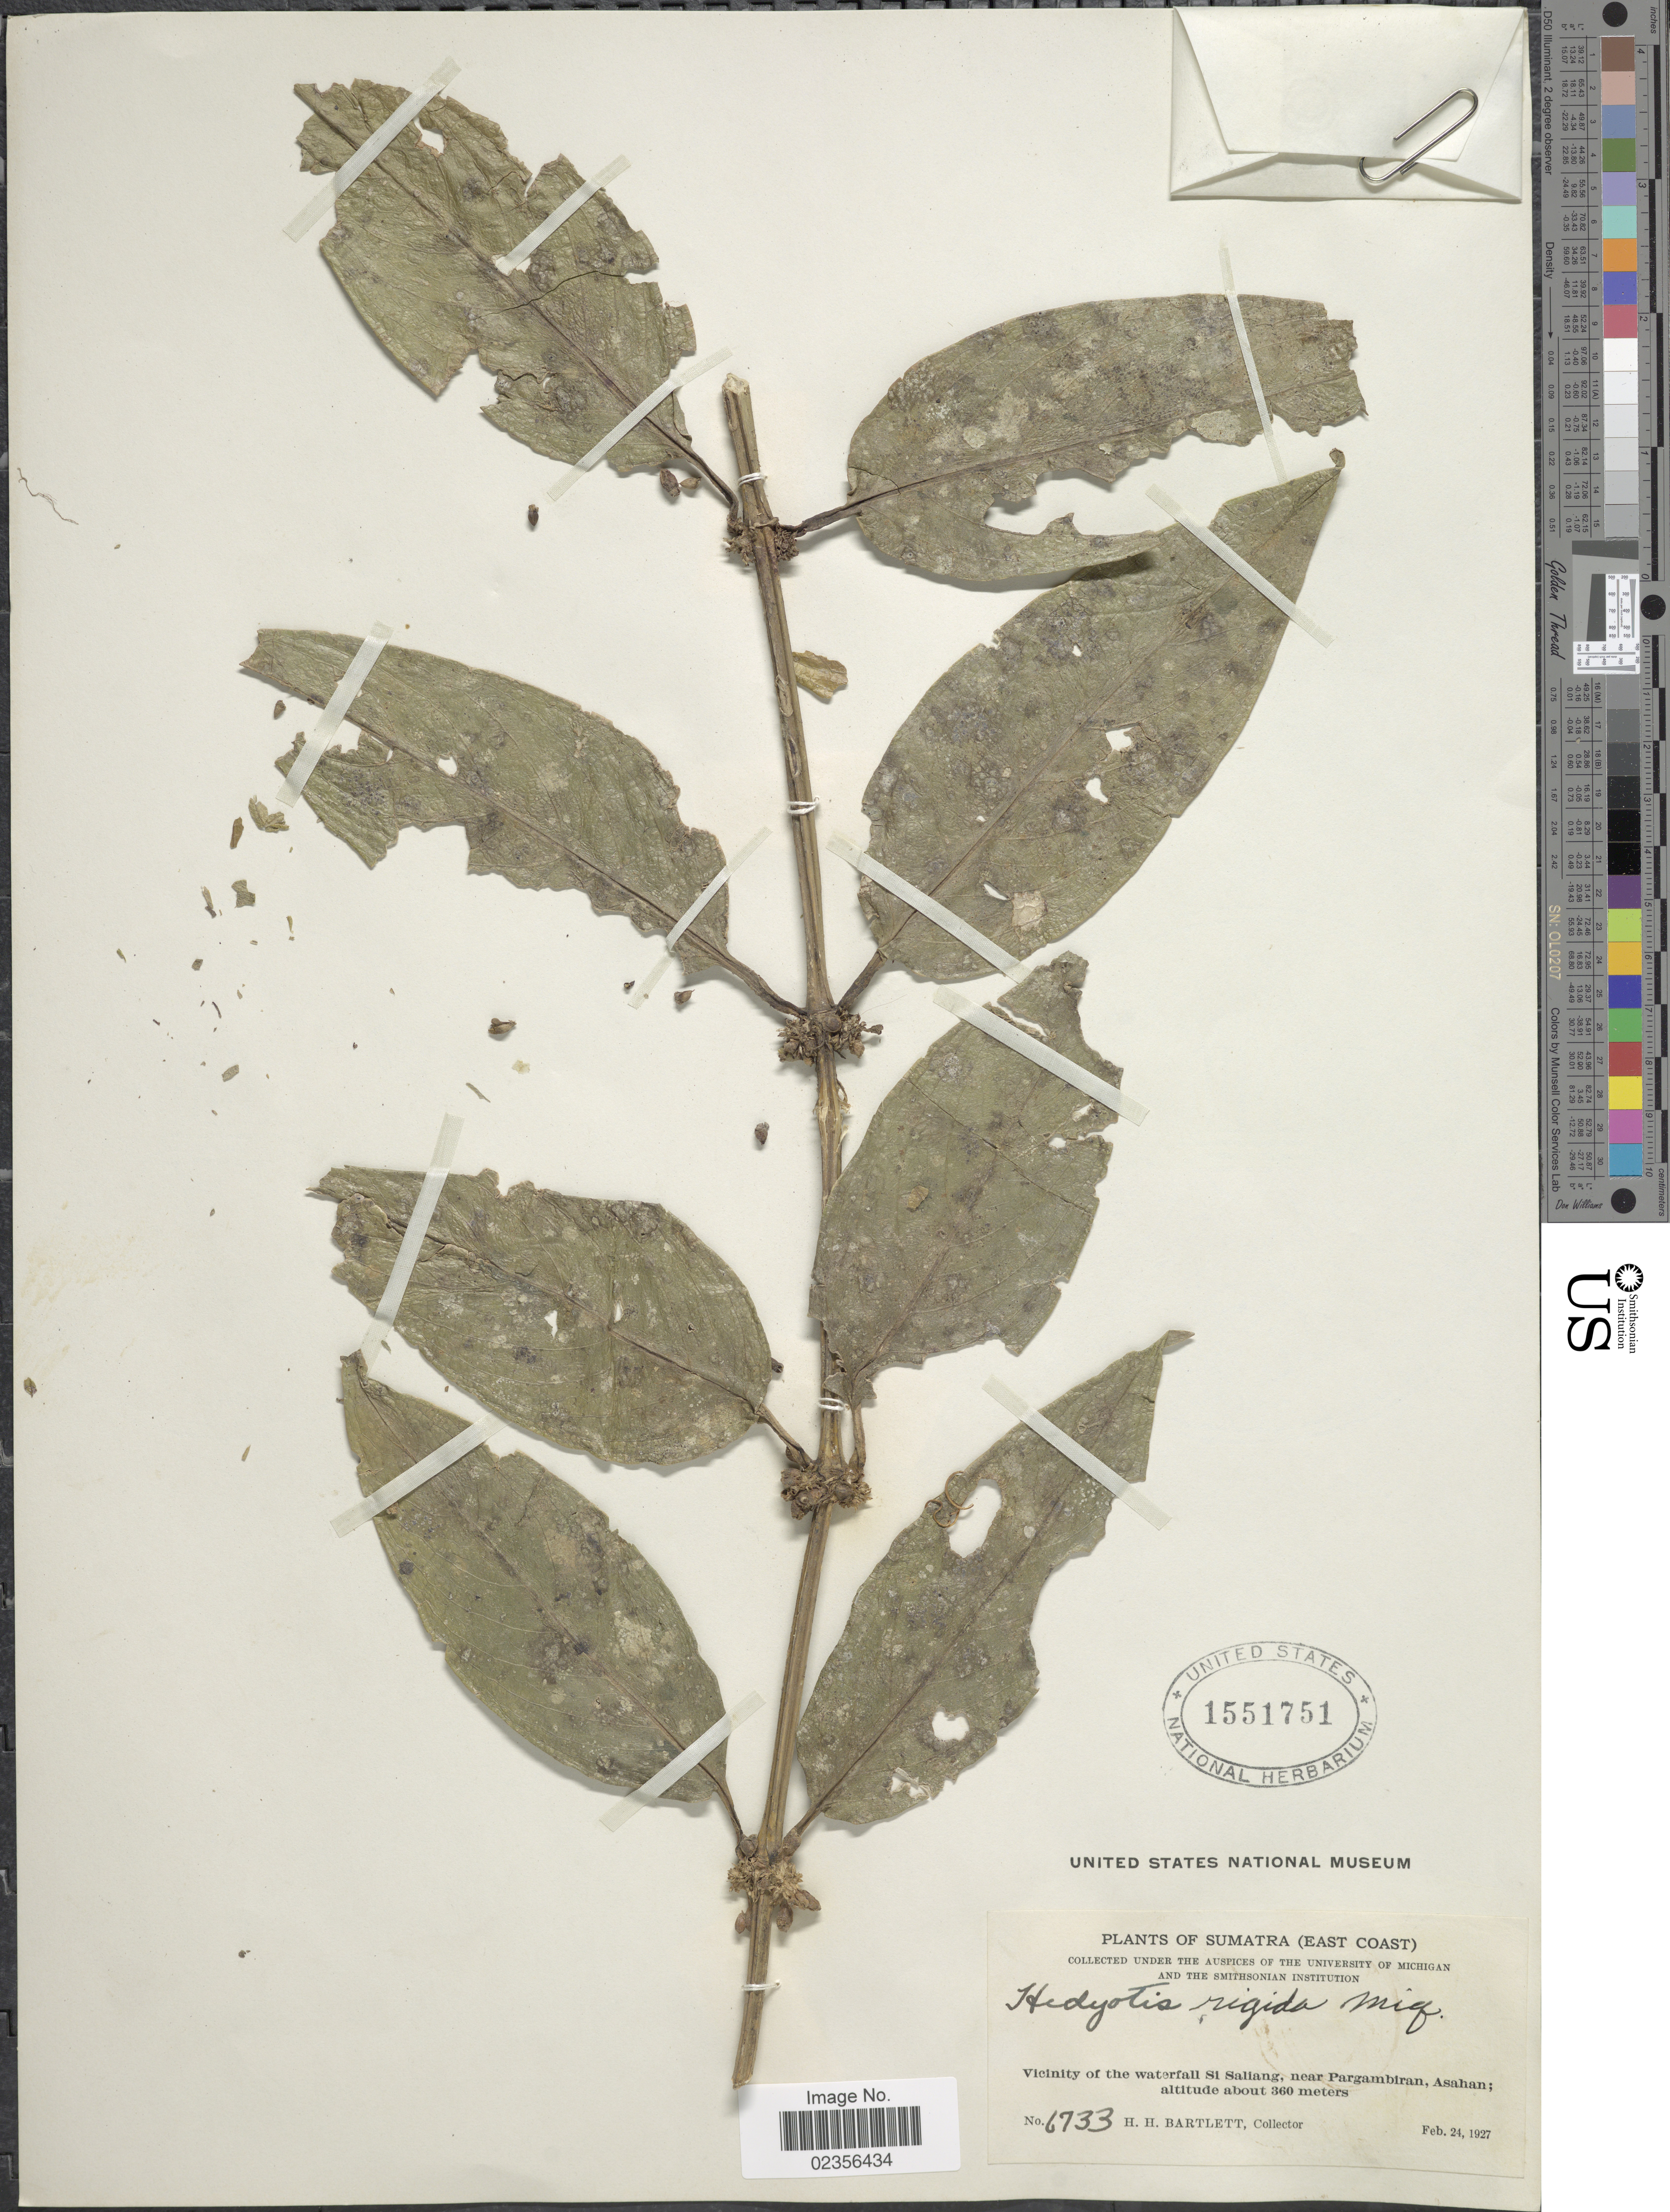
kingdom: Plantae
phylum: Tracheophyta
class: Magnoliopsida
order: Gentianales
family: Rubiaceae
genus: Hedyotis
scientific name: Hedyotis rigida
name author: (Blume) Walp.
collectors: H. H. Bartlett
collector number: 6733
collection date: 1927-02-24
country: Indonesia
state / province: Sumatra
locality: Sumatra (East Coast) Vicinity of the waterfall Si Saliang, near Pargambiran, Asahan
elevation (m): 360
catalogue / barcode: US 1551751